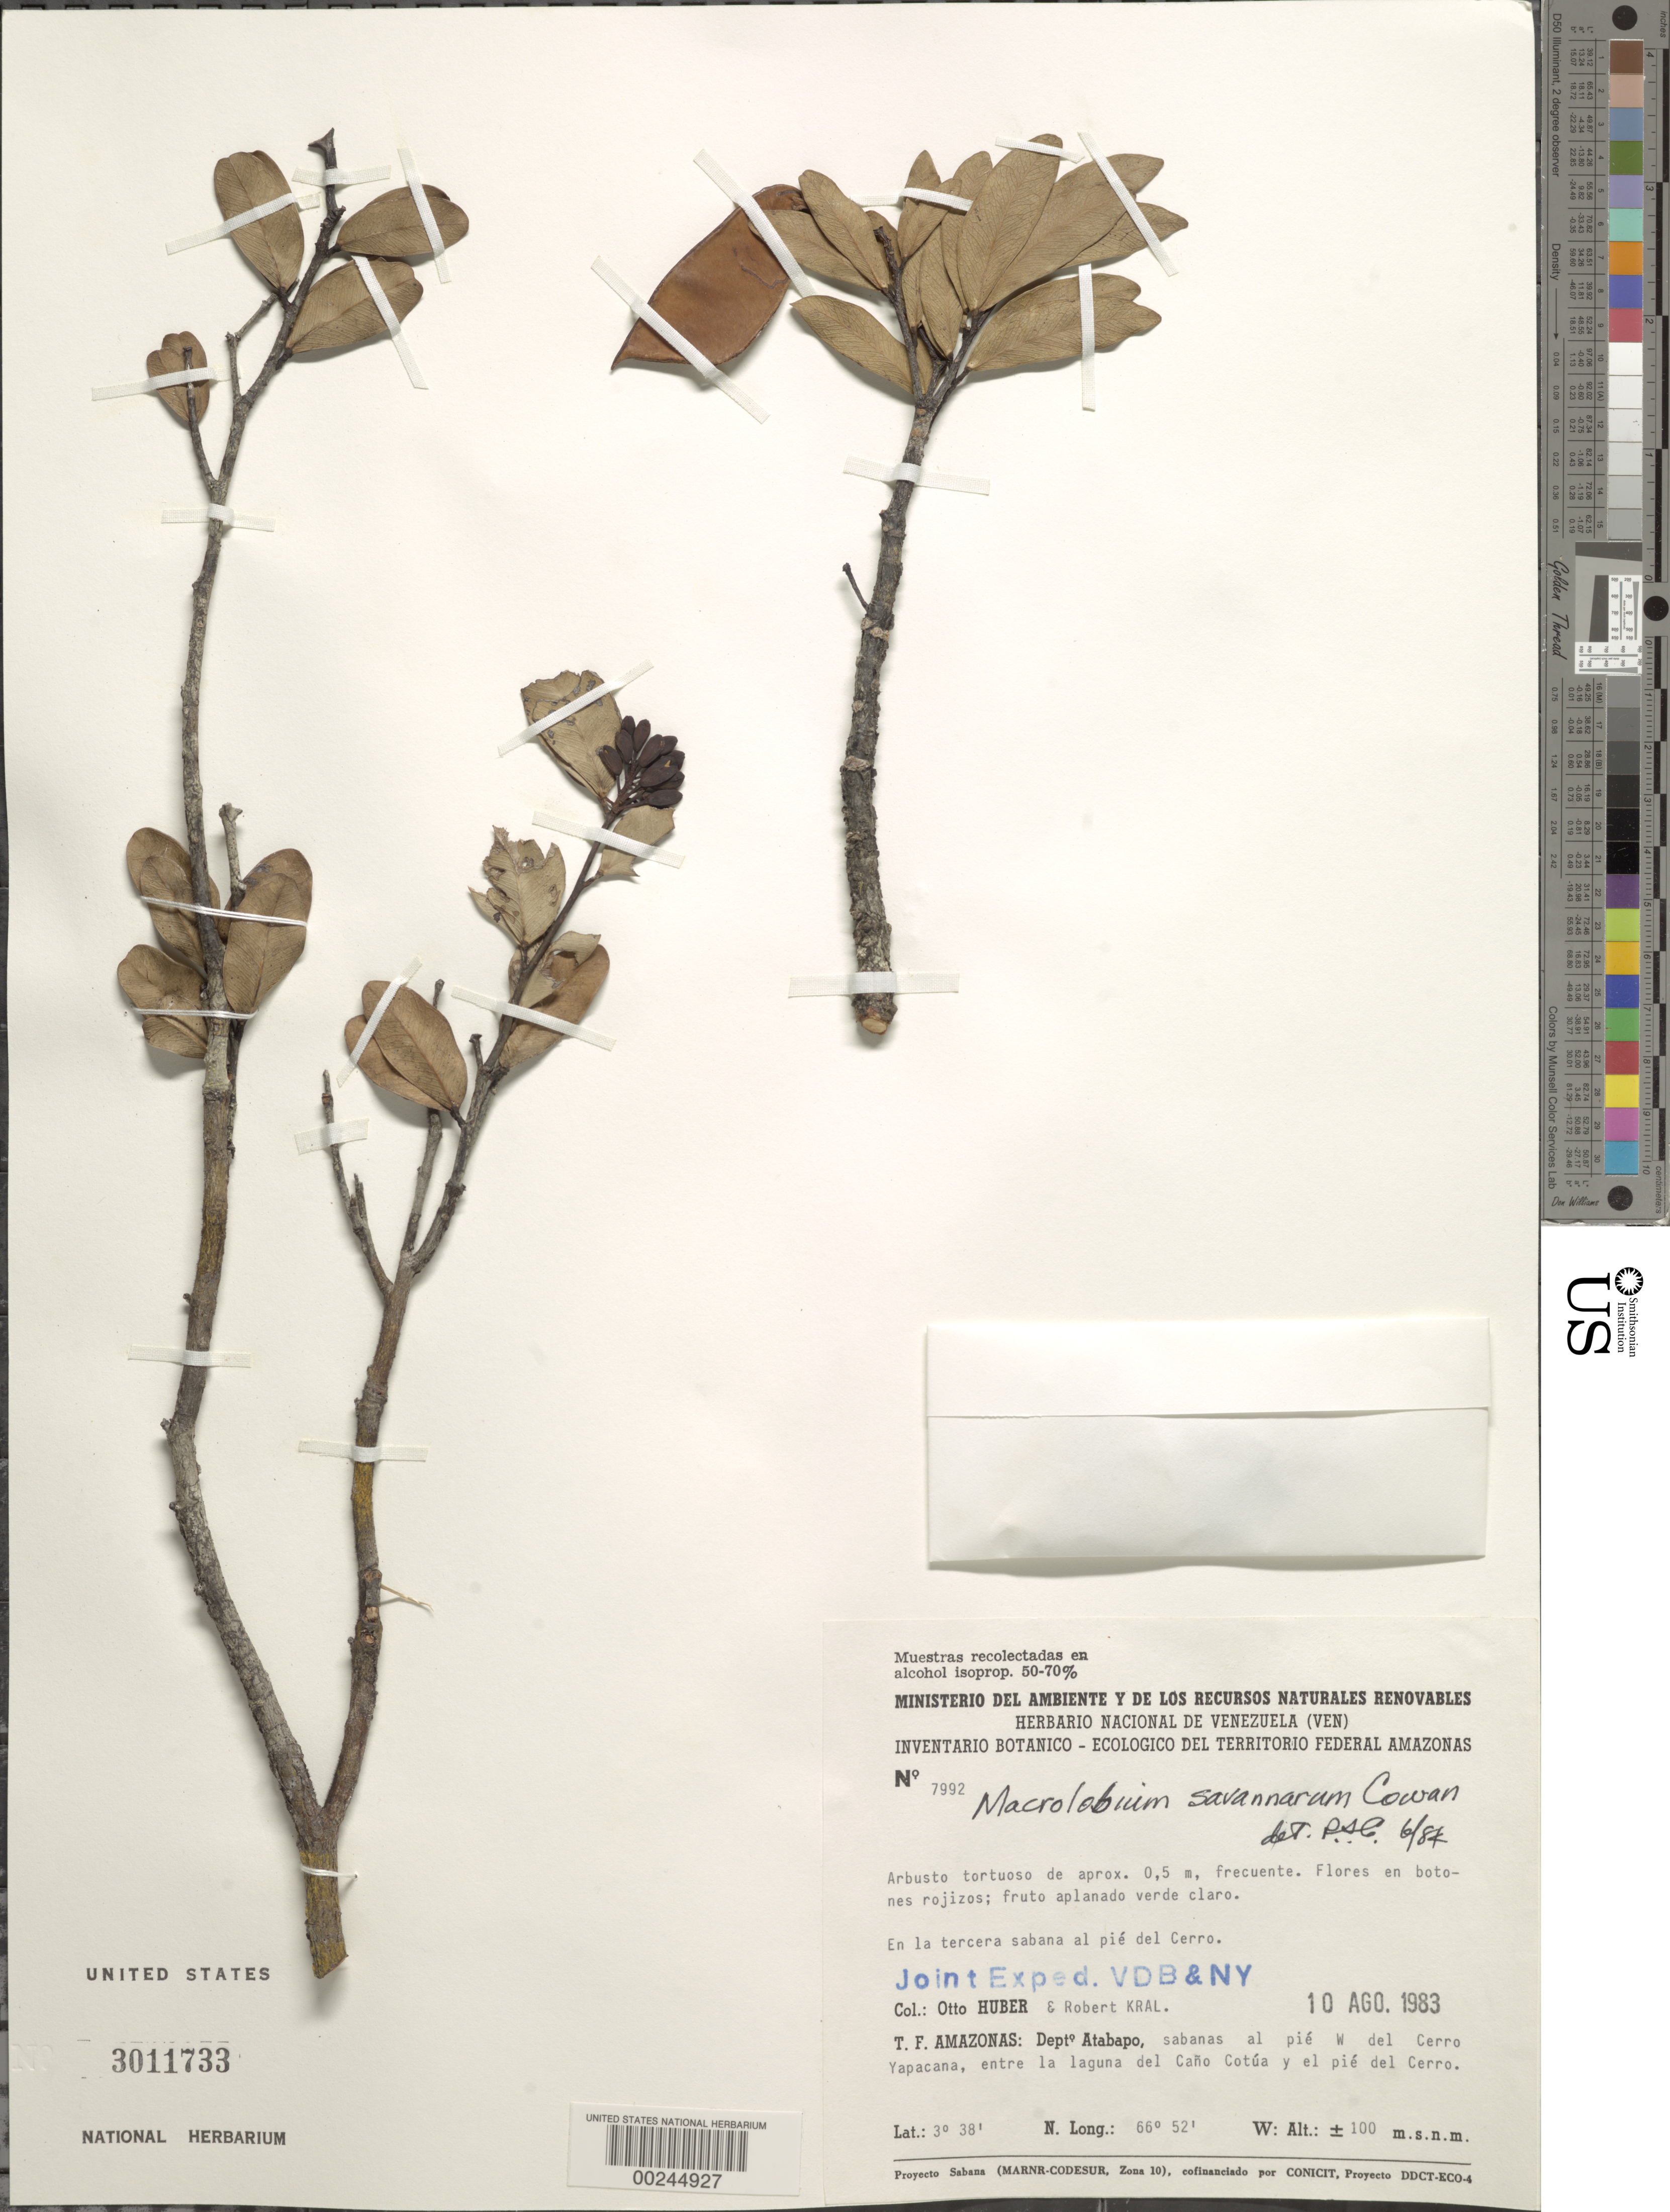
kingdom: Plantae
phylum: Tracheophyta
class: Magnoliopsida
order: Fabales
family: Fabaceae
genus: Macrolobium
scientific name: Macrolobium savannarum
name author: R.S. Cowan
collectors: O. Huber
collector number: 7992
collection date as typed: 10 Aug 1983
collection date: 1983-08-10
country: Venezuela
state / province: Amazonas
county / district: Atabapo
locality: W of Cerro Yapacana between the laguna of the Cano Cotua and the foot of the cerro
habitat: Tertiary savanna at the foot of cerro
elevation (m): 100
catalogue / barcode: US 3011733